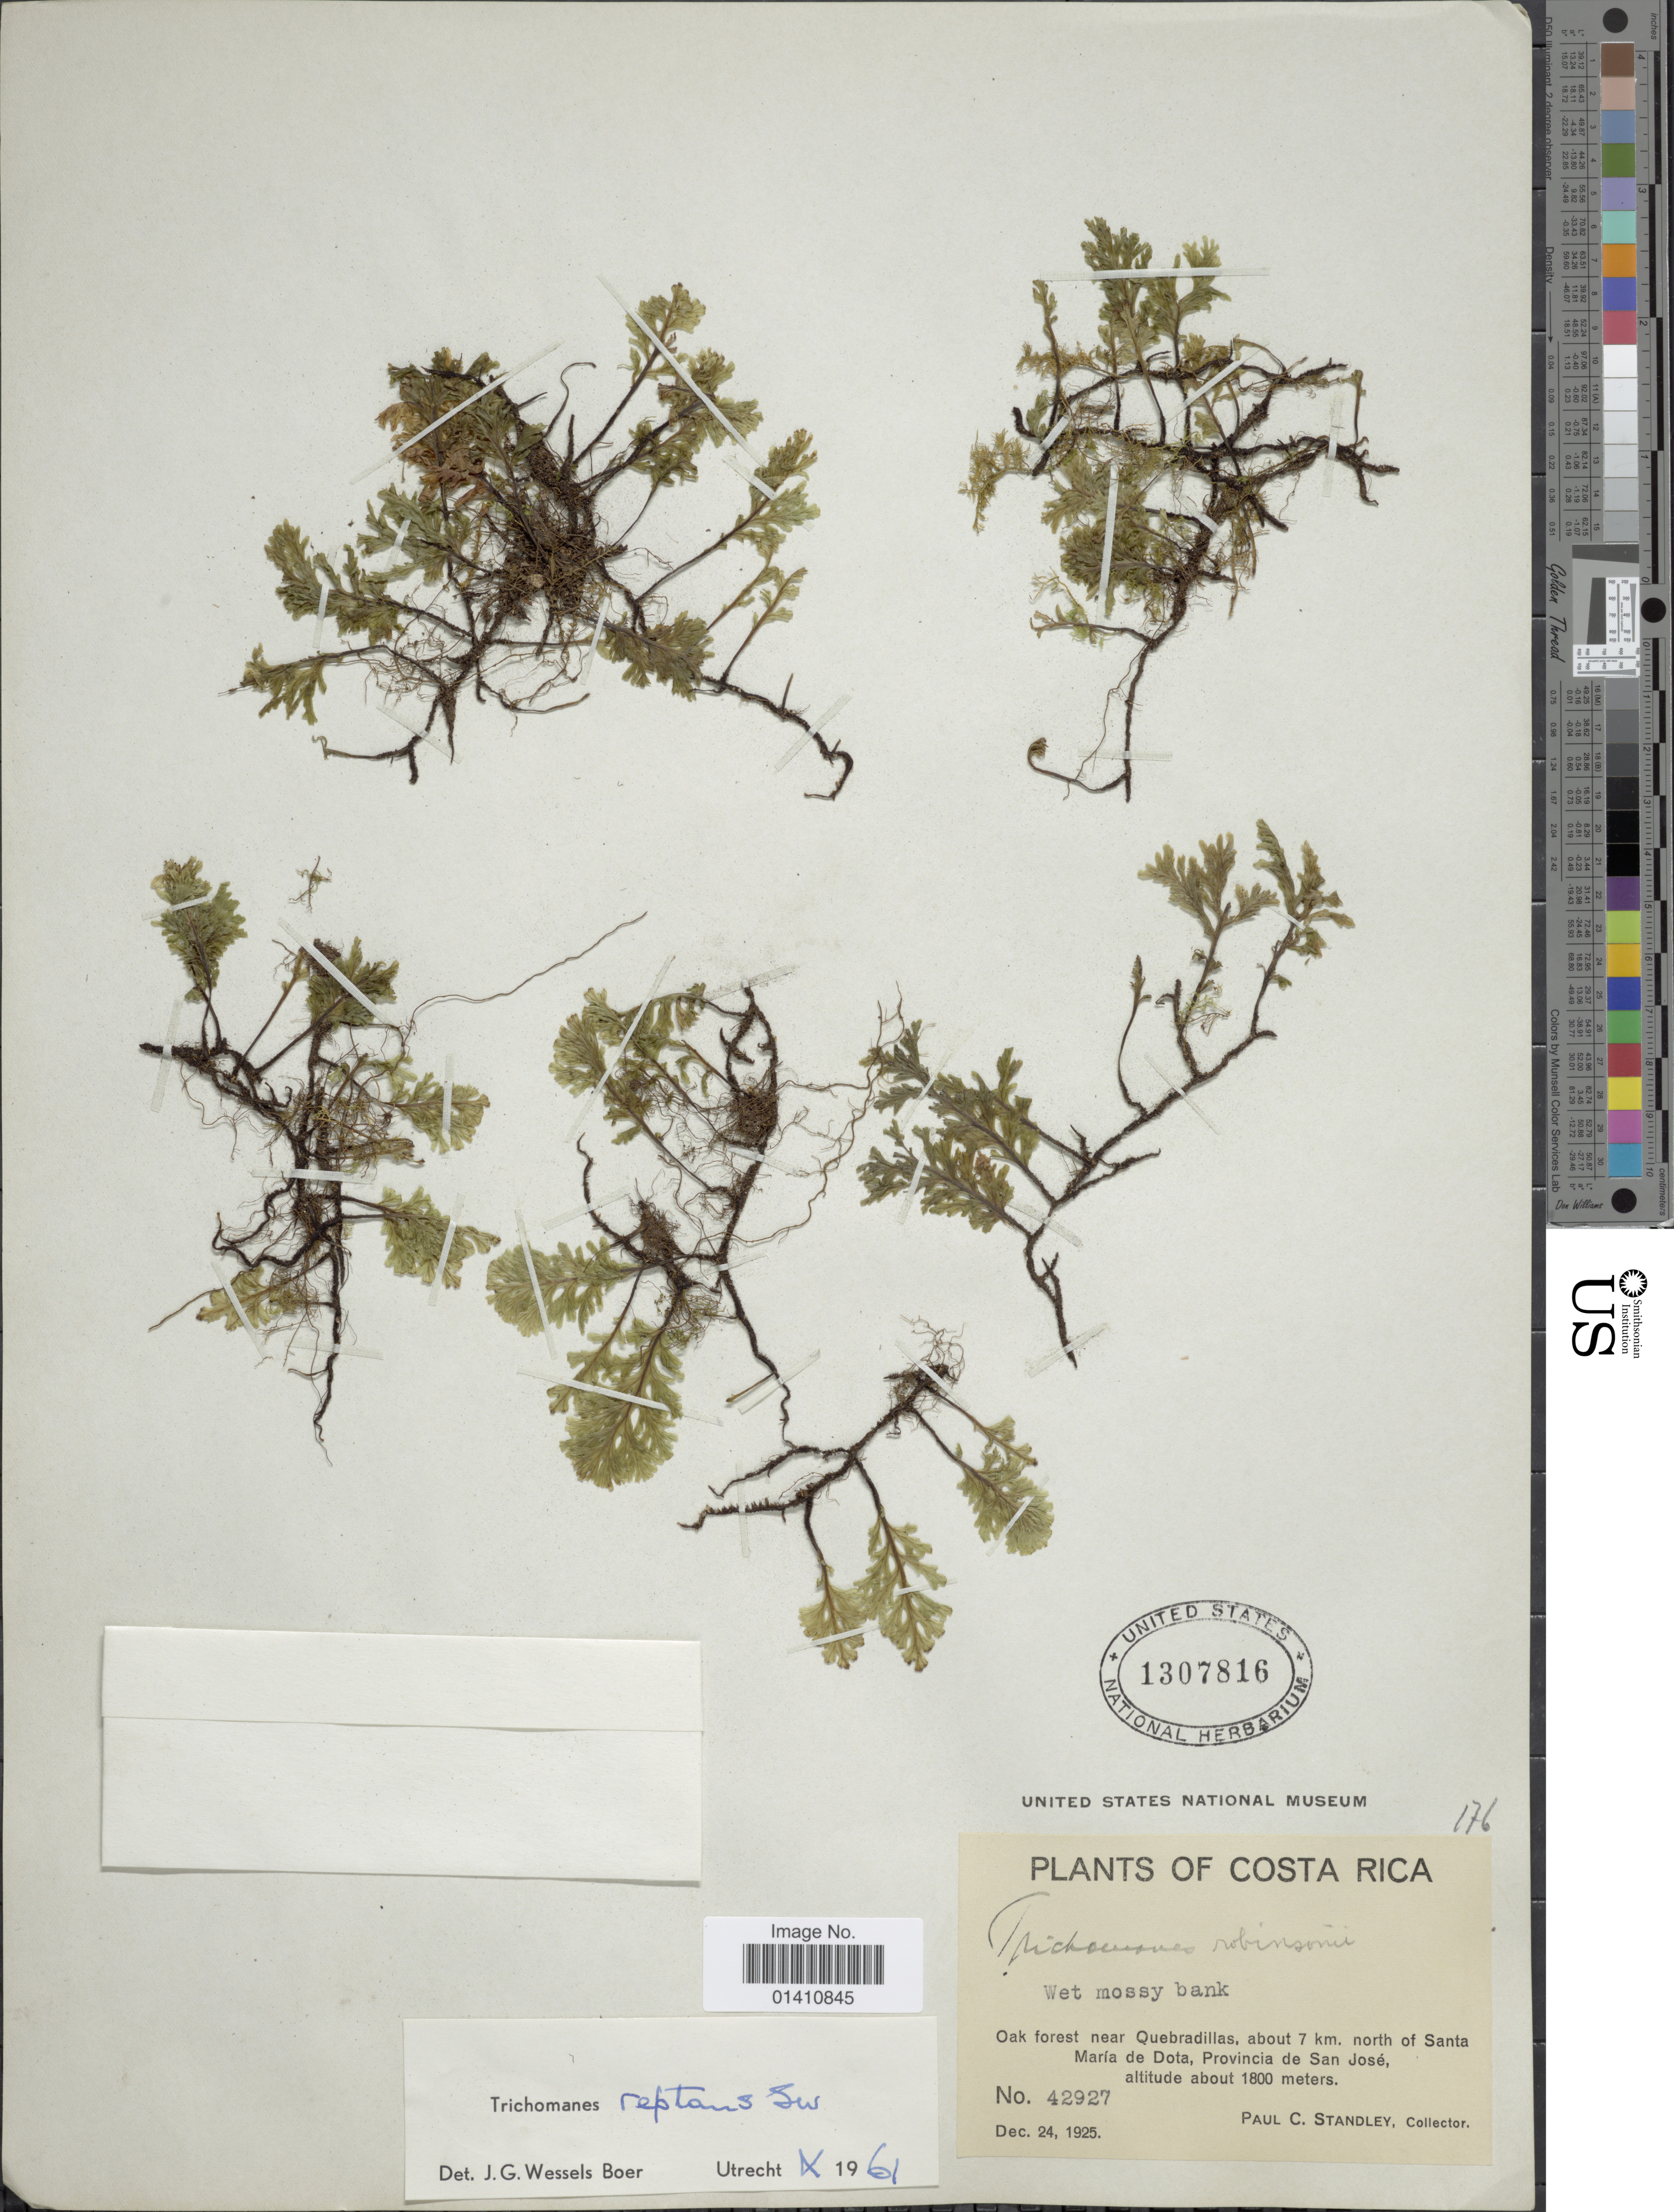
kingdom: Plantae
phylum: Tracheophyta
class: Polypodiopsida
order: Hymenophyllales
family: Hymenophyllaceae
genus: Didymoglossum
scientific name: Didymoglossum reptans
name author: (Sw.) C. Presl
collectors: P. C. Standley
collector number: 42927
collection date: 1925-12-24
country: Costa Rica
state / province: San José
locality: Oak forest near Quebradillas, about 7 km, north of Santa Maria de Dota, Provincia de San Jose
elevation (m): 1800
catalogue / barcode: US 1307816